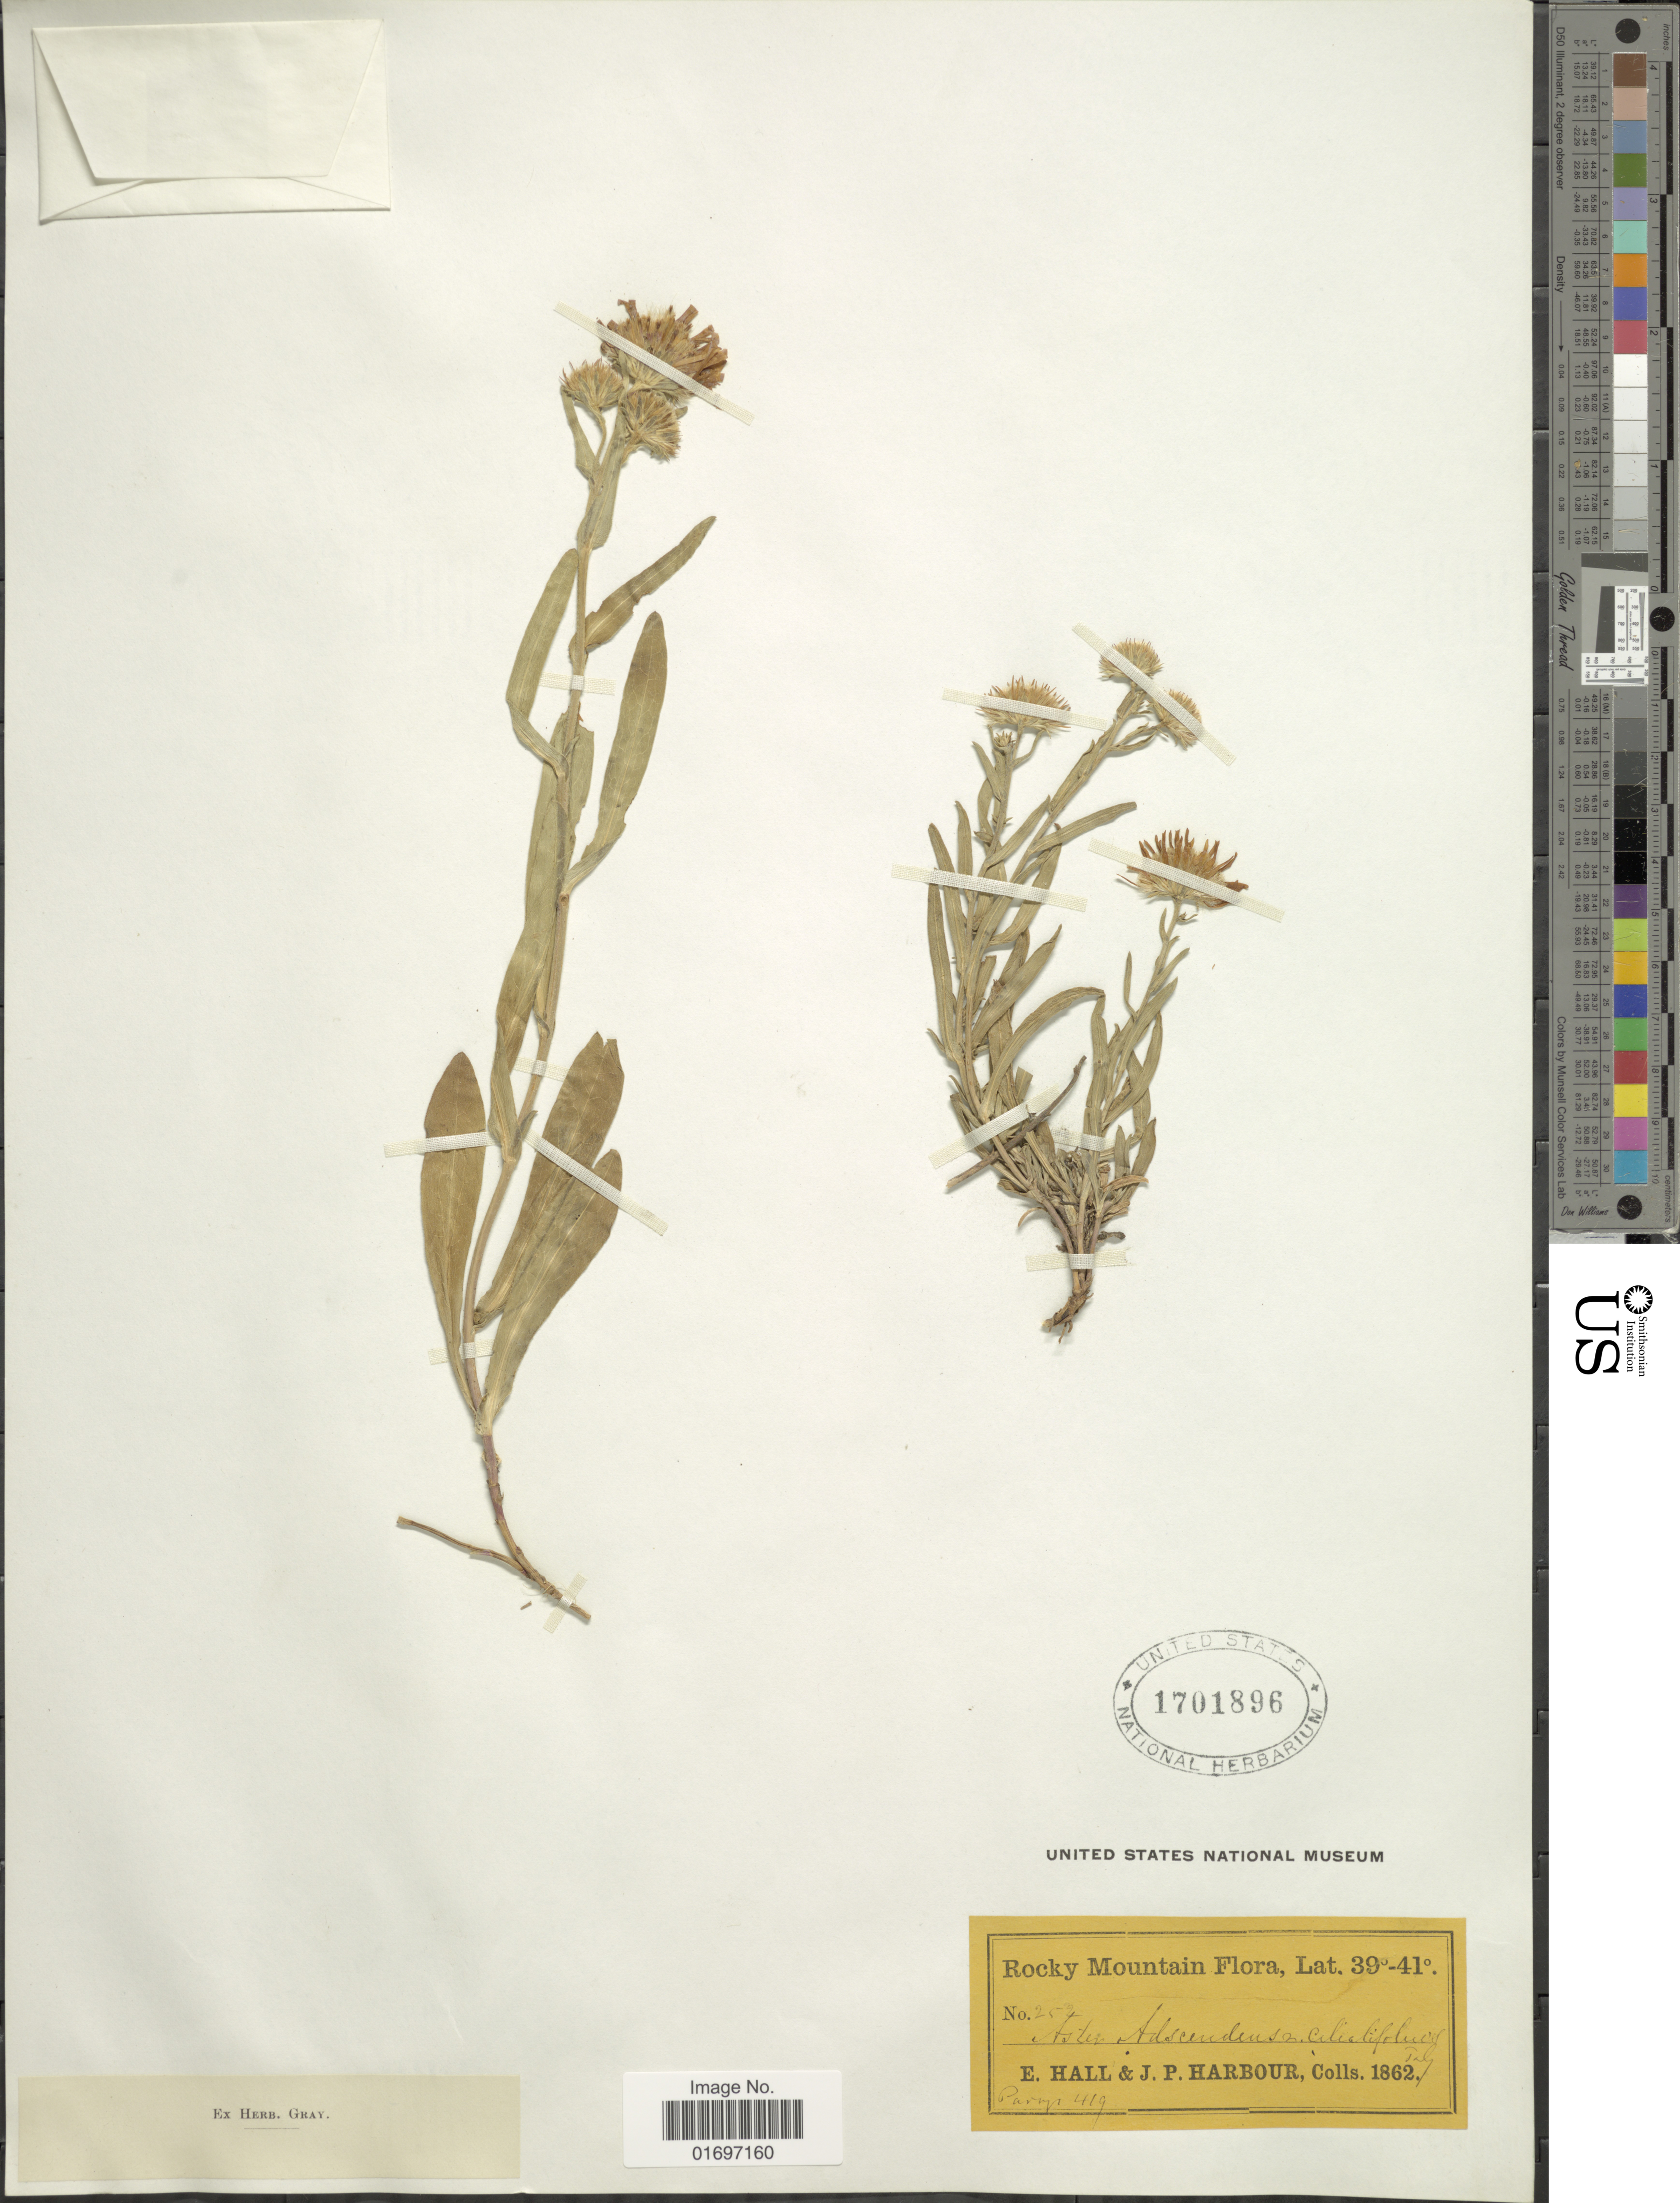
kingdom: Plantae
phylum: Tracheophyta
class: Magnoliopsida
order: Asterales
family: Asteraceae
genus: Symphyotrichum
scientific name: Symphyotrichum ascendens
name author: (Lindl.) G.L. Nesom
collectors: E. Hall & J. Harbour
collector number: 419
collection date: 1862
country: United States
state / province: Colorado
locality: Rocky Mtns.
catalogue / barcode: US 1701896